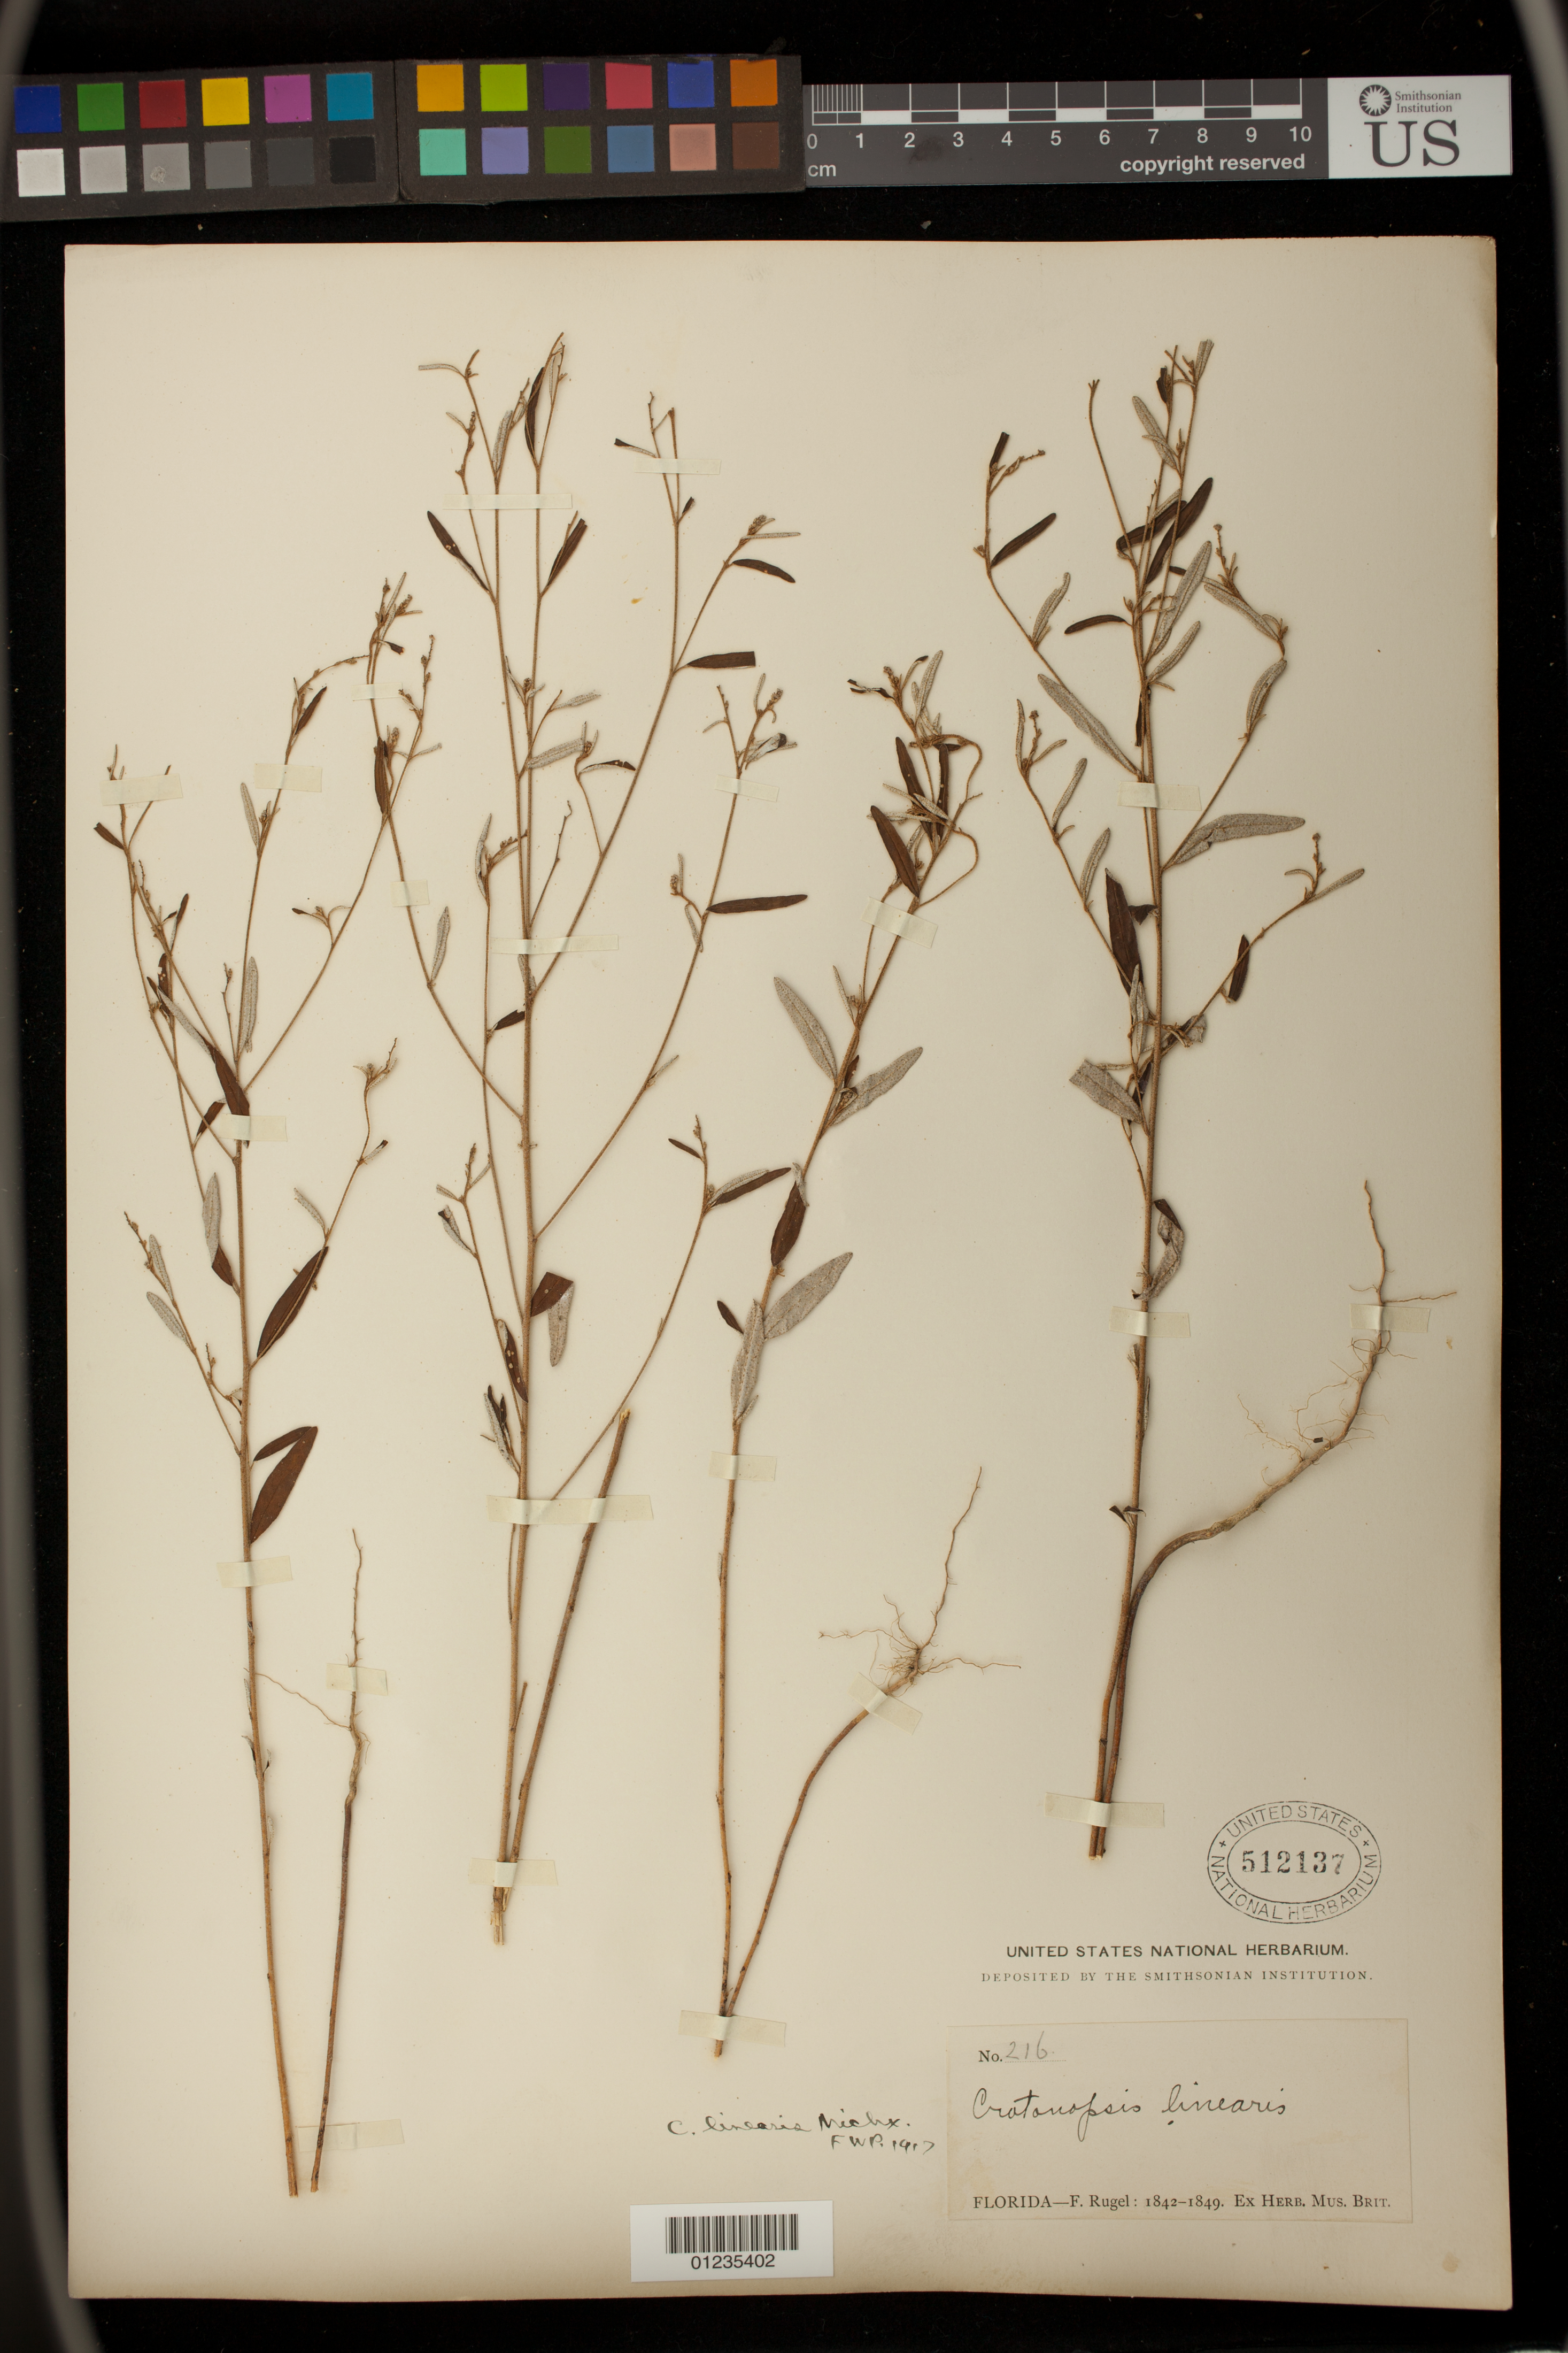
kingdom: Plantae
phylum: Tracheophyta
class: Magnoliopsida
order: Malpighiales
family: Euphorbiaceae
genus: Crotonopsis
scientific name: Crotonopsis linearis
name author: Michx.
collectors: F. Rugel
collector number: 216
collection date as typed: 1842-1849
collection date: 1842/1849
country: United States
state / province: Florida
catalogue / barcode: US 512137